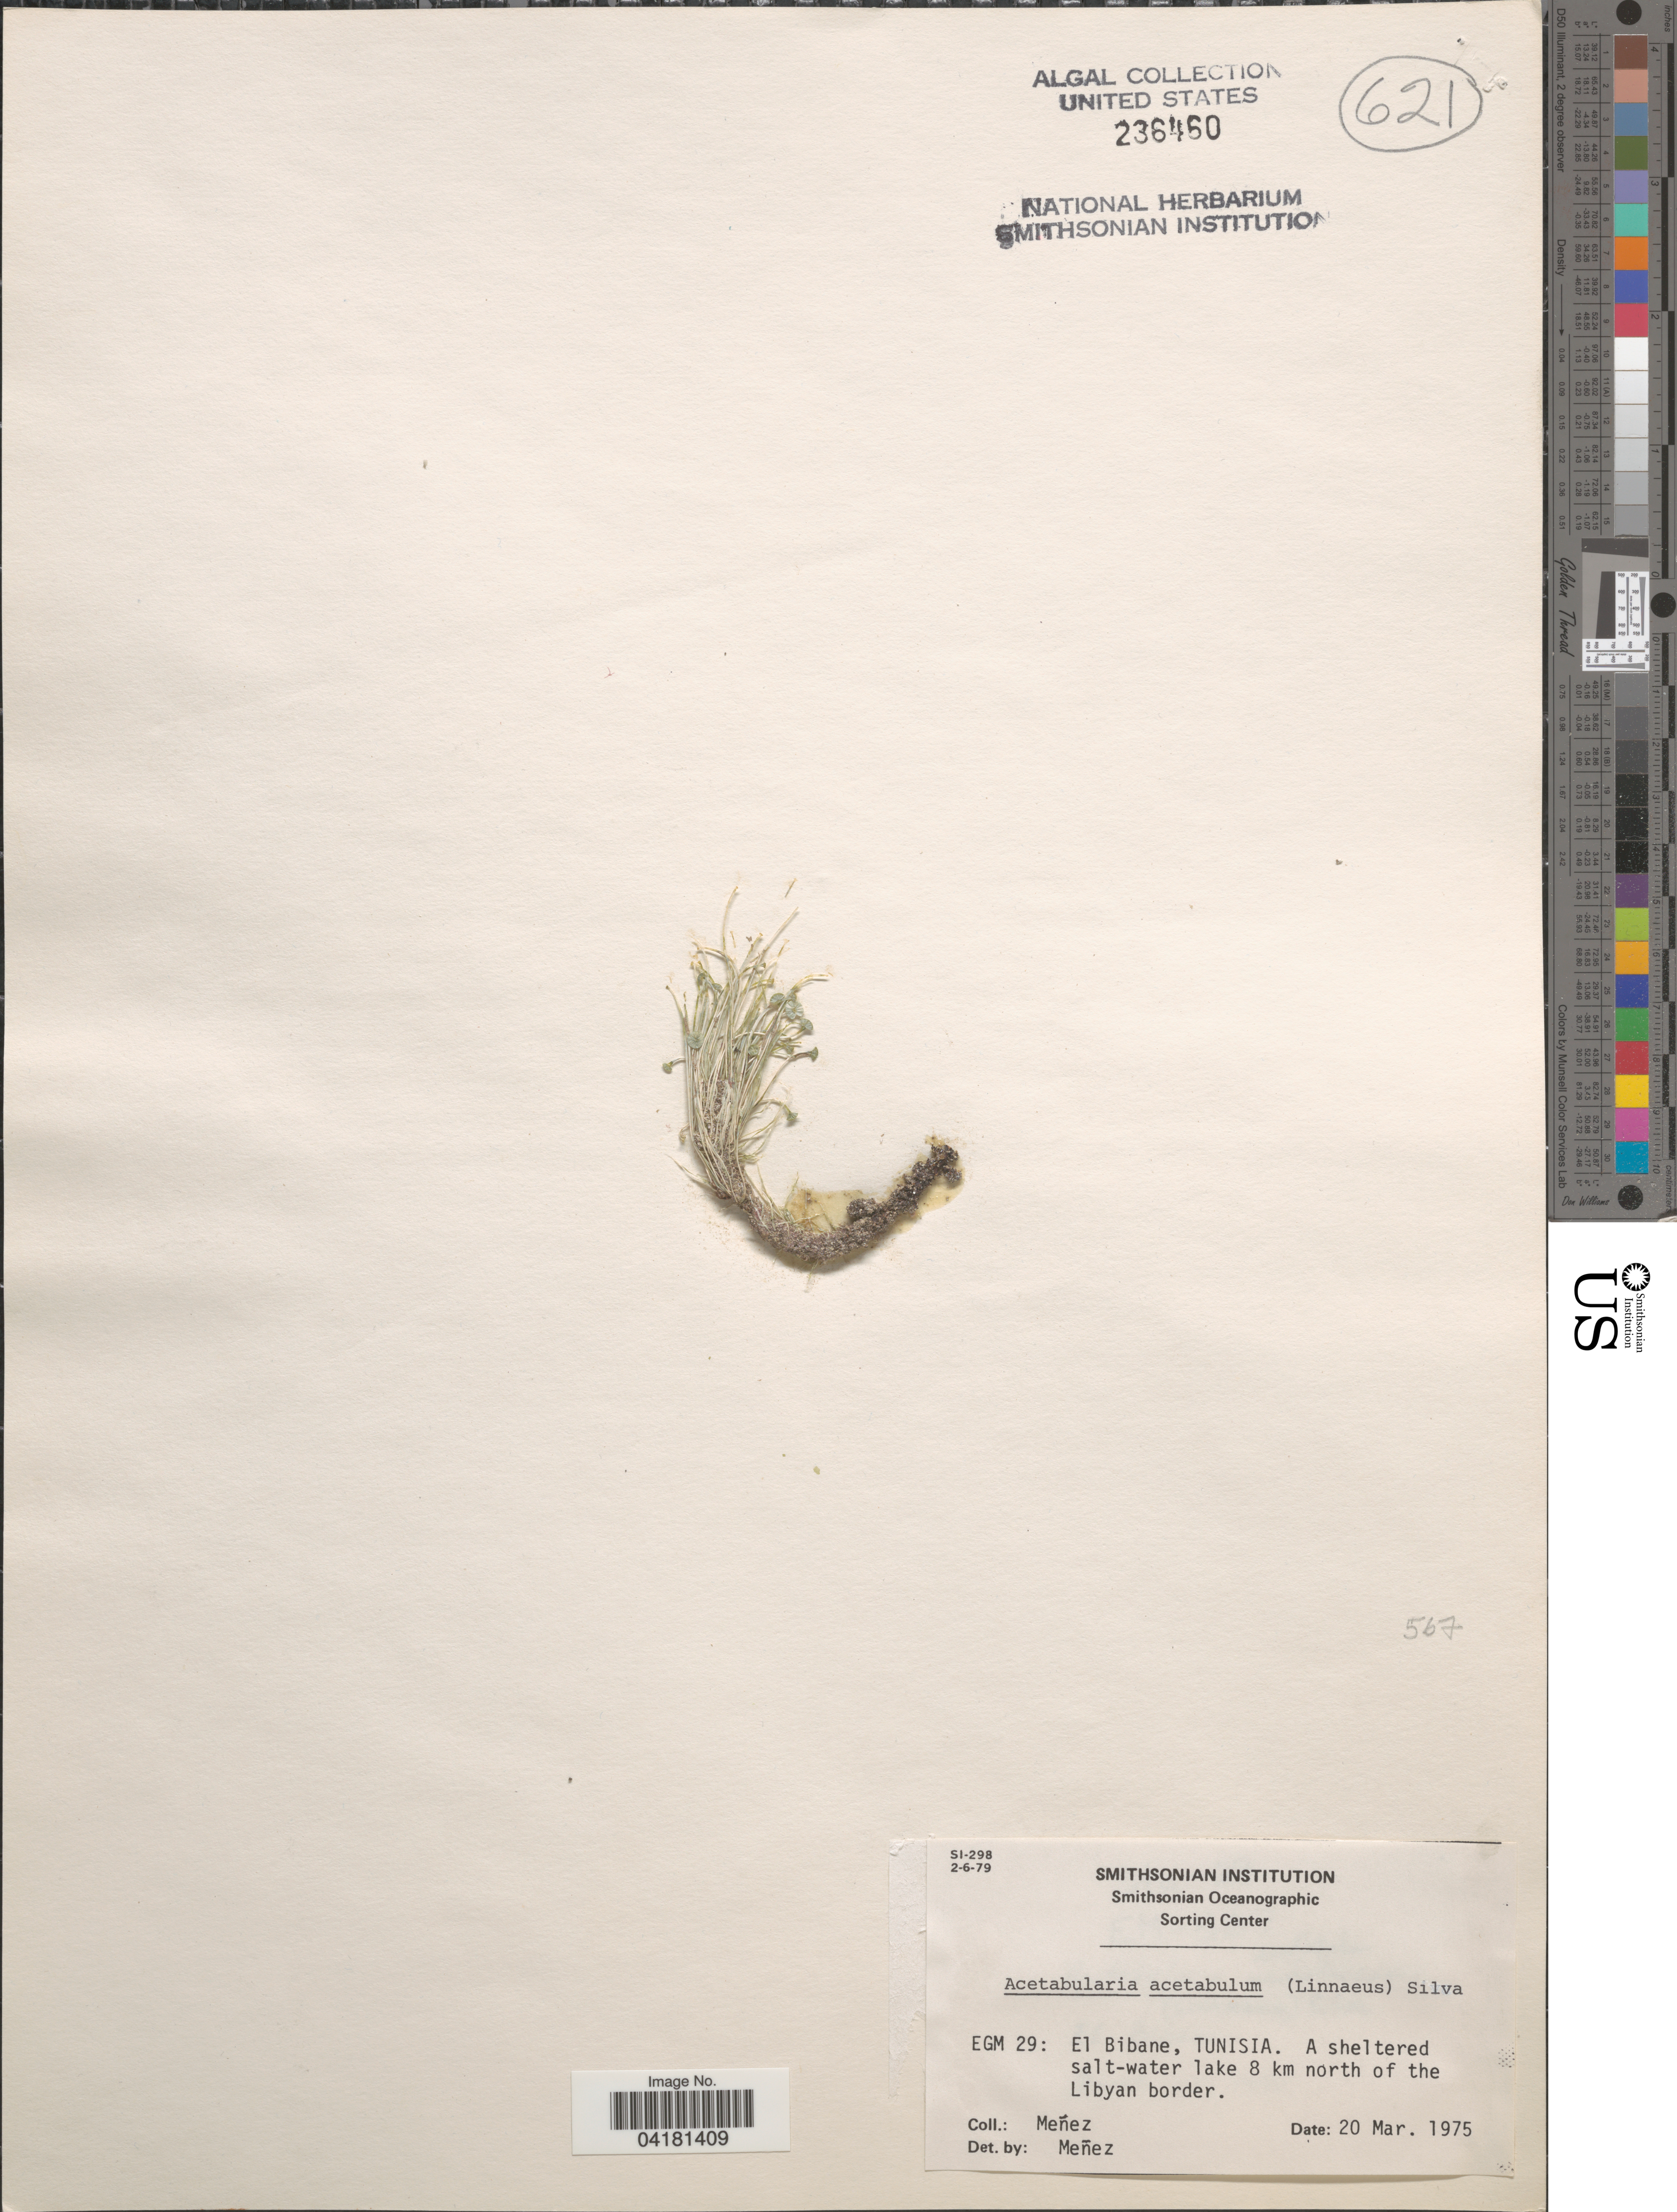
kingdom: Plantae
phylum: Chlorophyta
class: Ulvophyceae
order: Dasycladales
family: Polyphysaceae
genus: Acetabularia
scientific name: Acetabularia acetabulum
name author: (L.) P.C. Silva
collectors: Menez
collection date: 1975-03-20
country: Tunisia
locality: EGM 29: El Bibane, Tunisia. A sheltered salt-water lake 8 km north of the Libyan border.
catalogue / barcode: US 236460